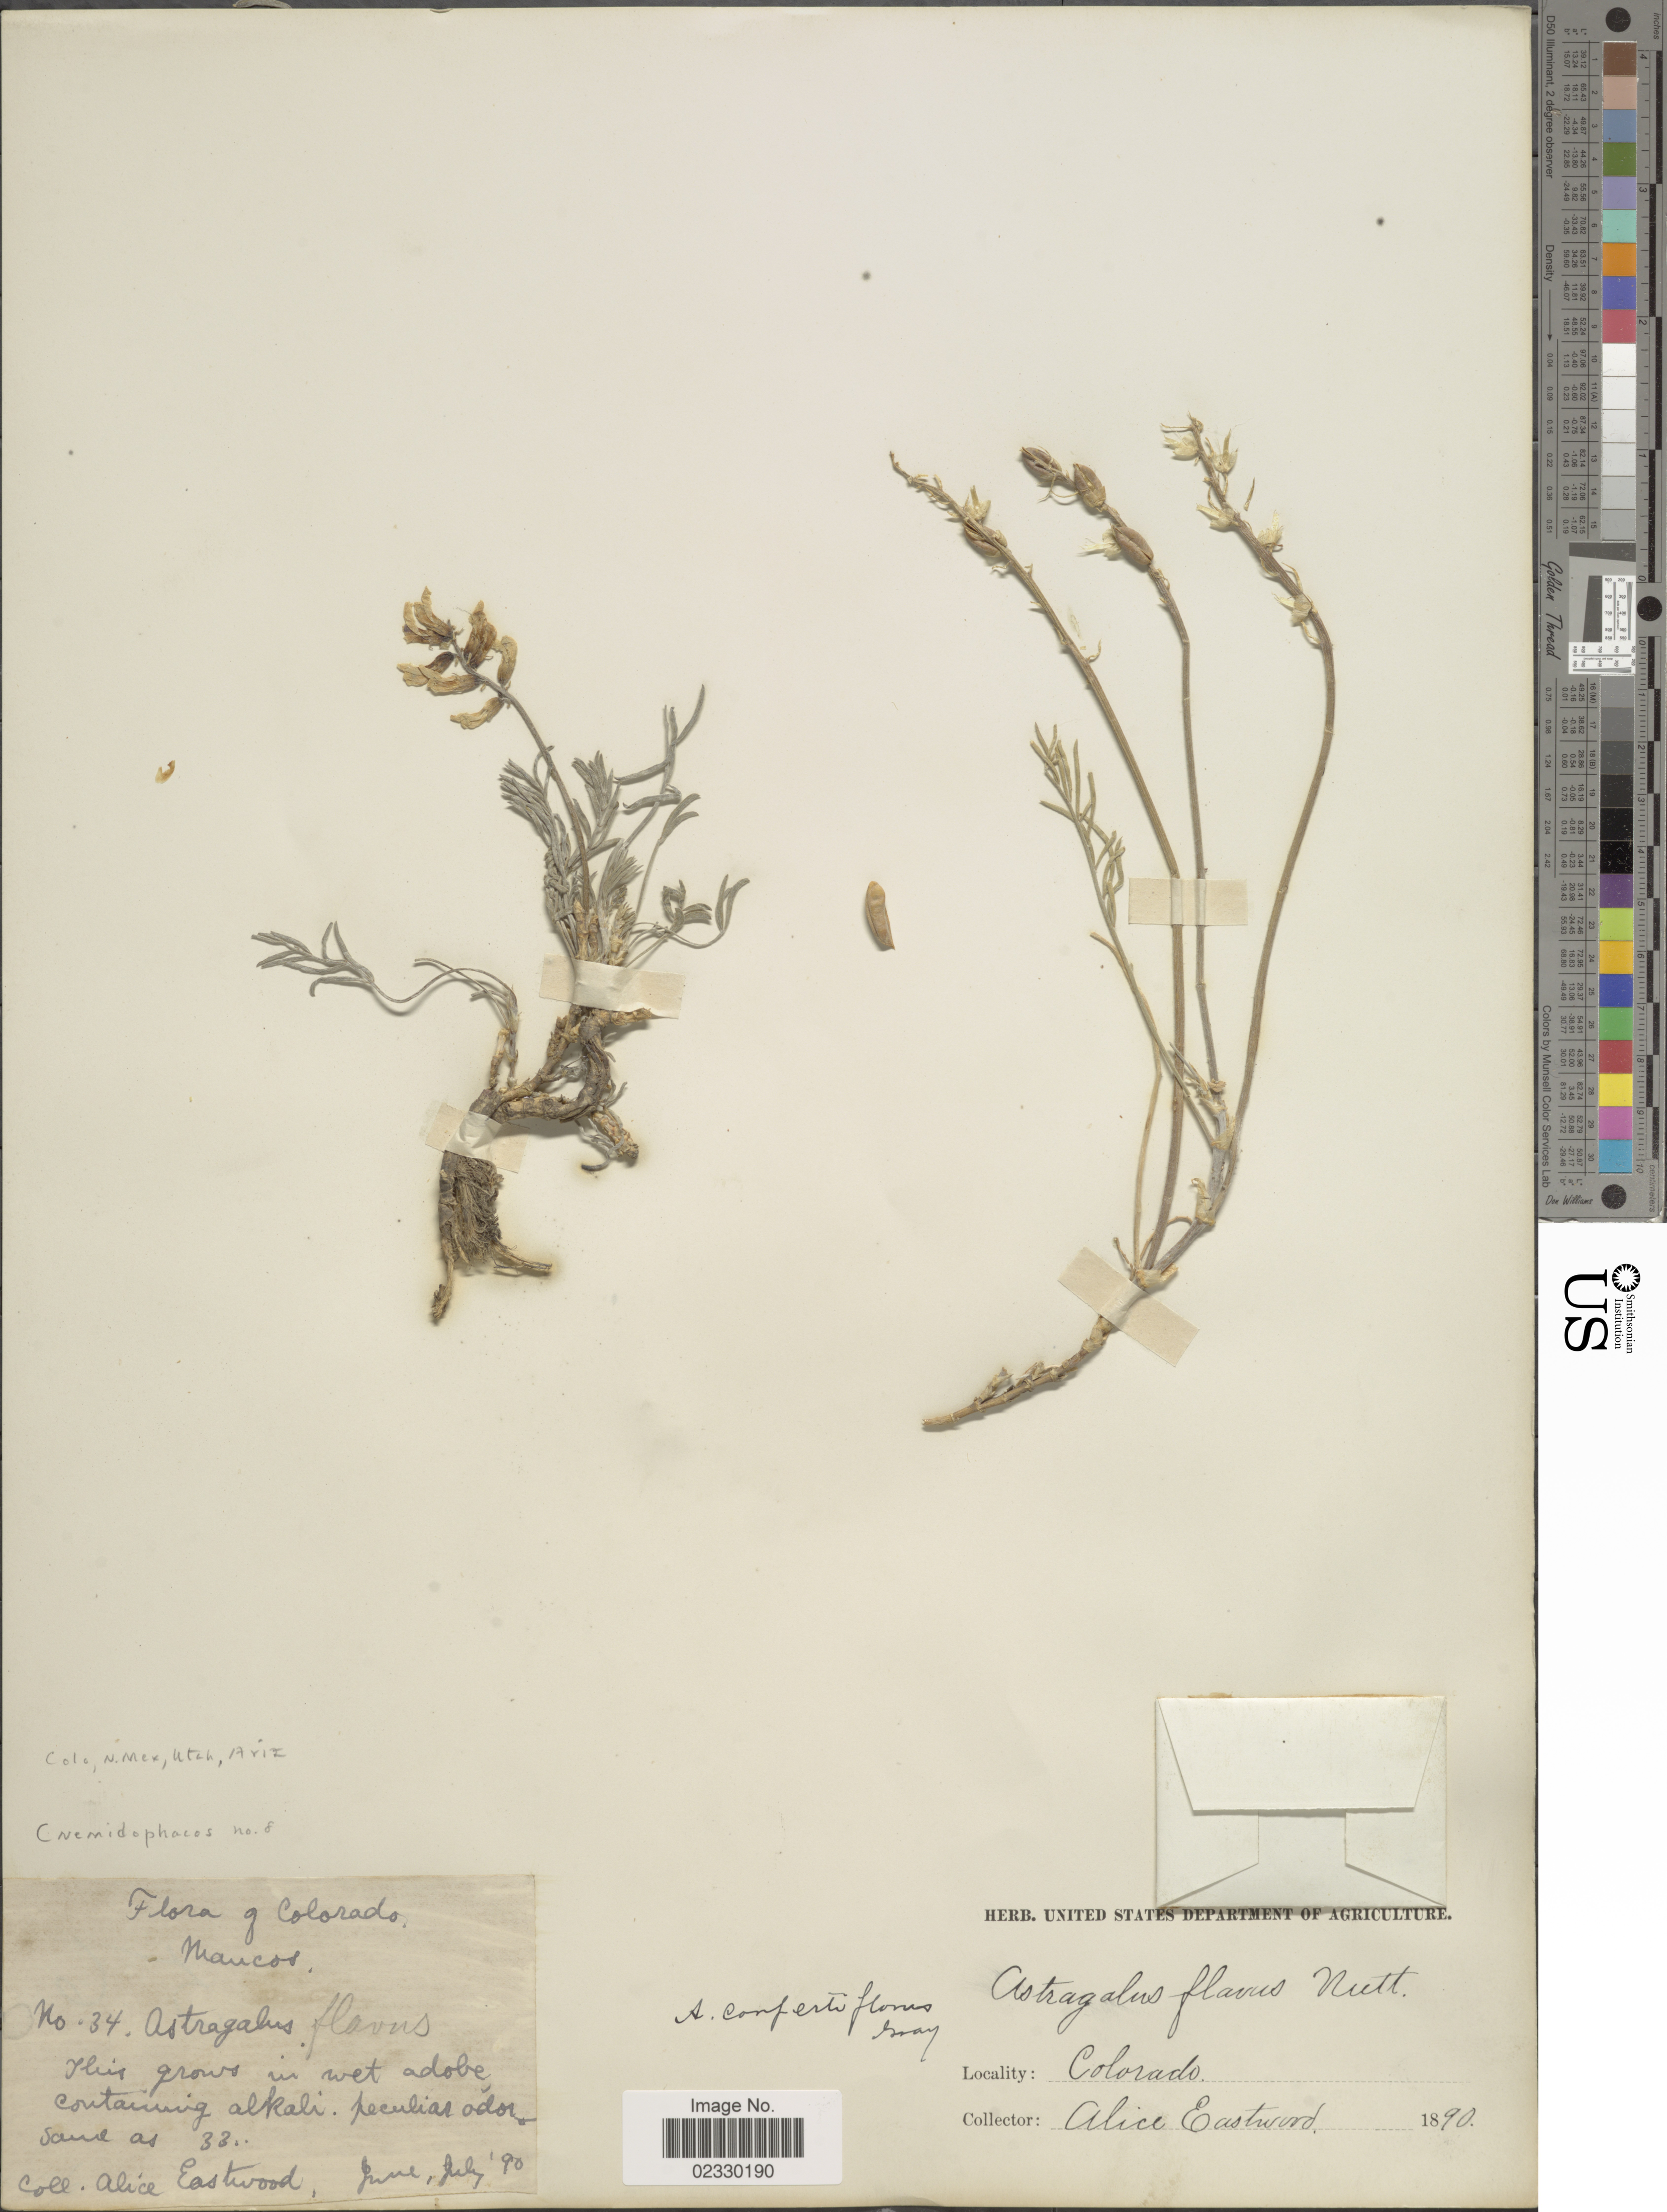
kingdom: Plantae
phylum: Tracheophyta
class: Magnoliopsida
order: Fabales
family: Fabaceae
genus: Astragalus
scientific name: Astragalus confertiflorus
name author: A. Gray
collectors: A. Eastwood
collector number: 34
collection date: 1890-06/1890-07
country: United States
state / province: Colorado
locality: Mancos